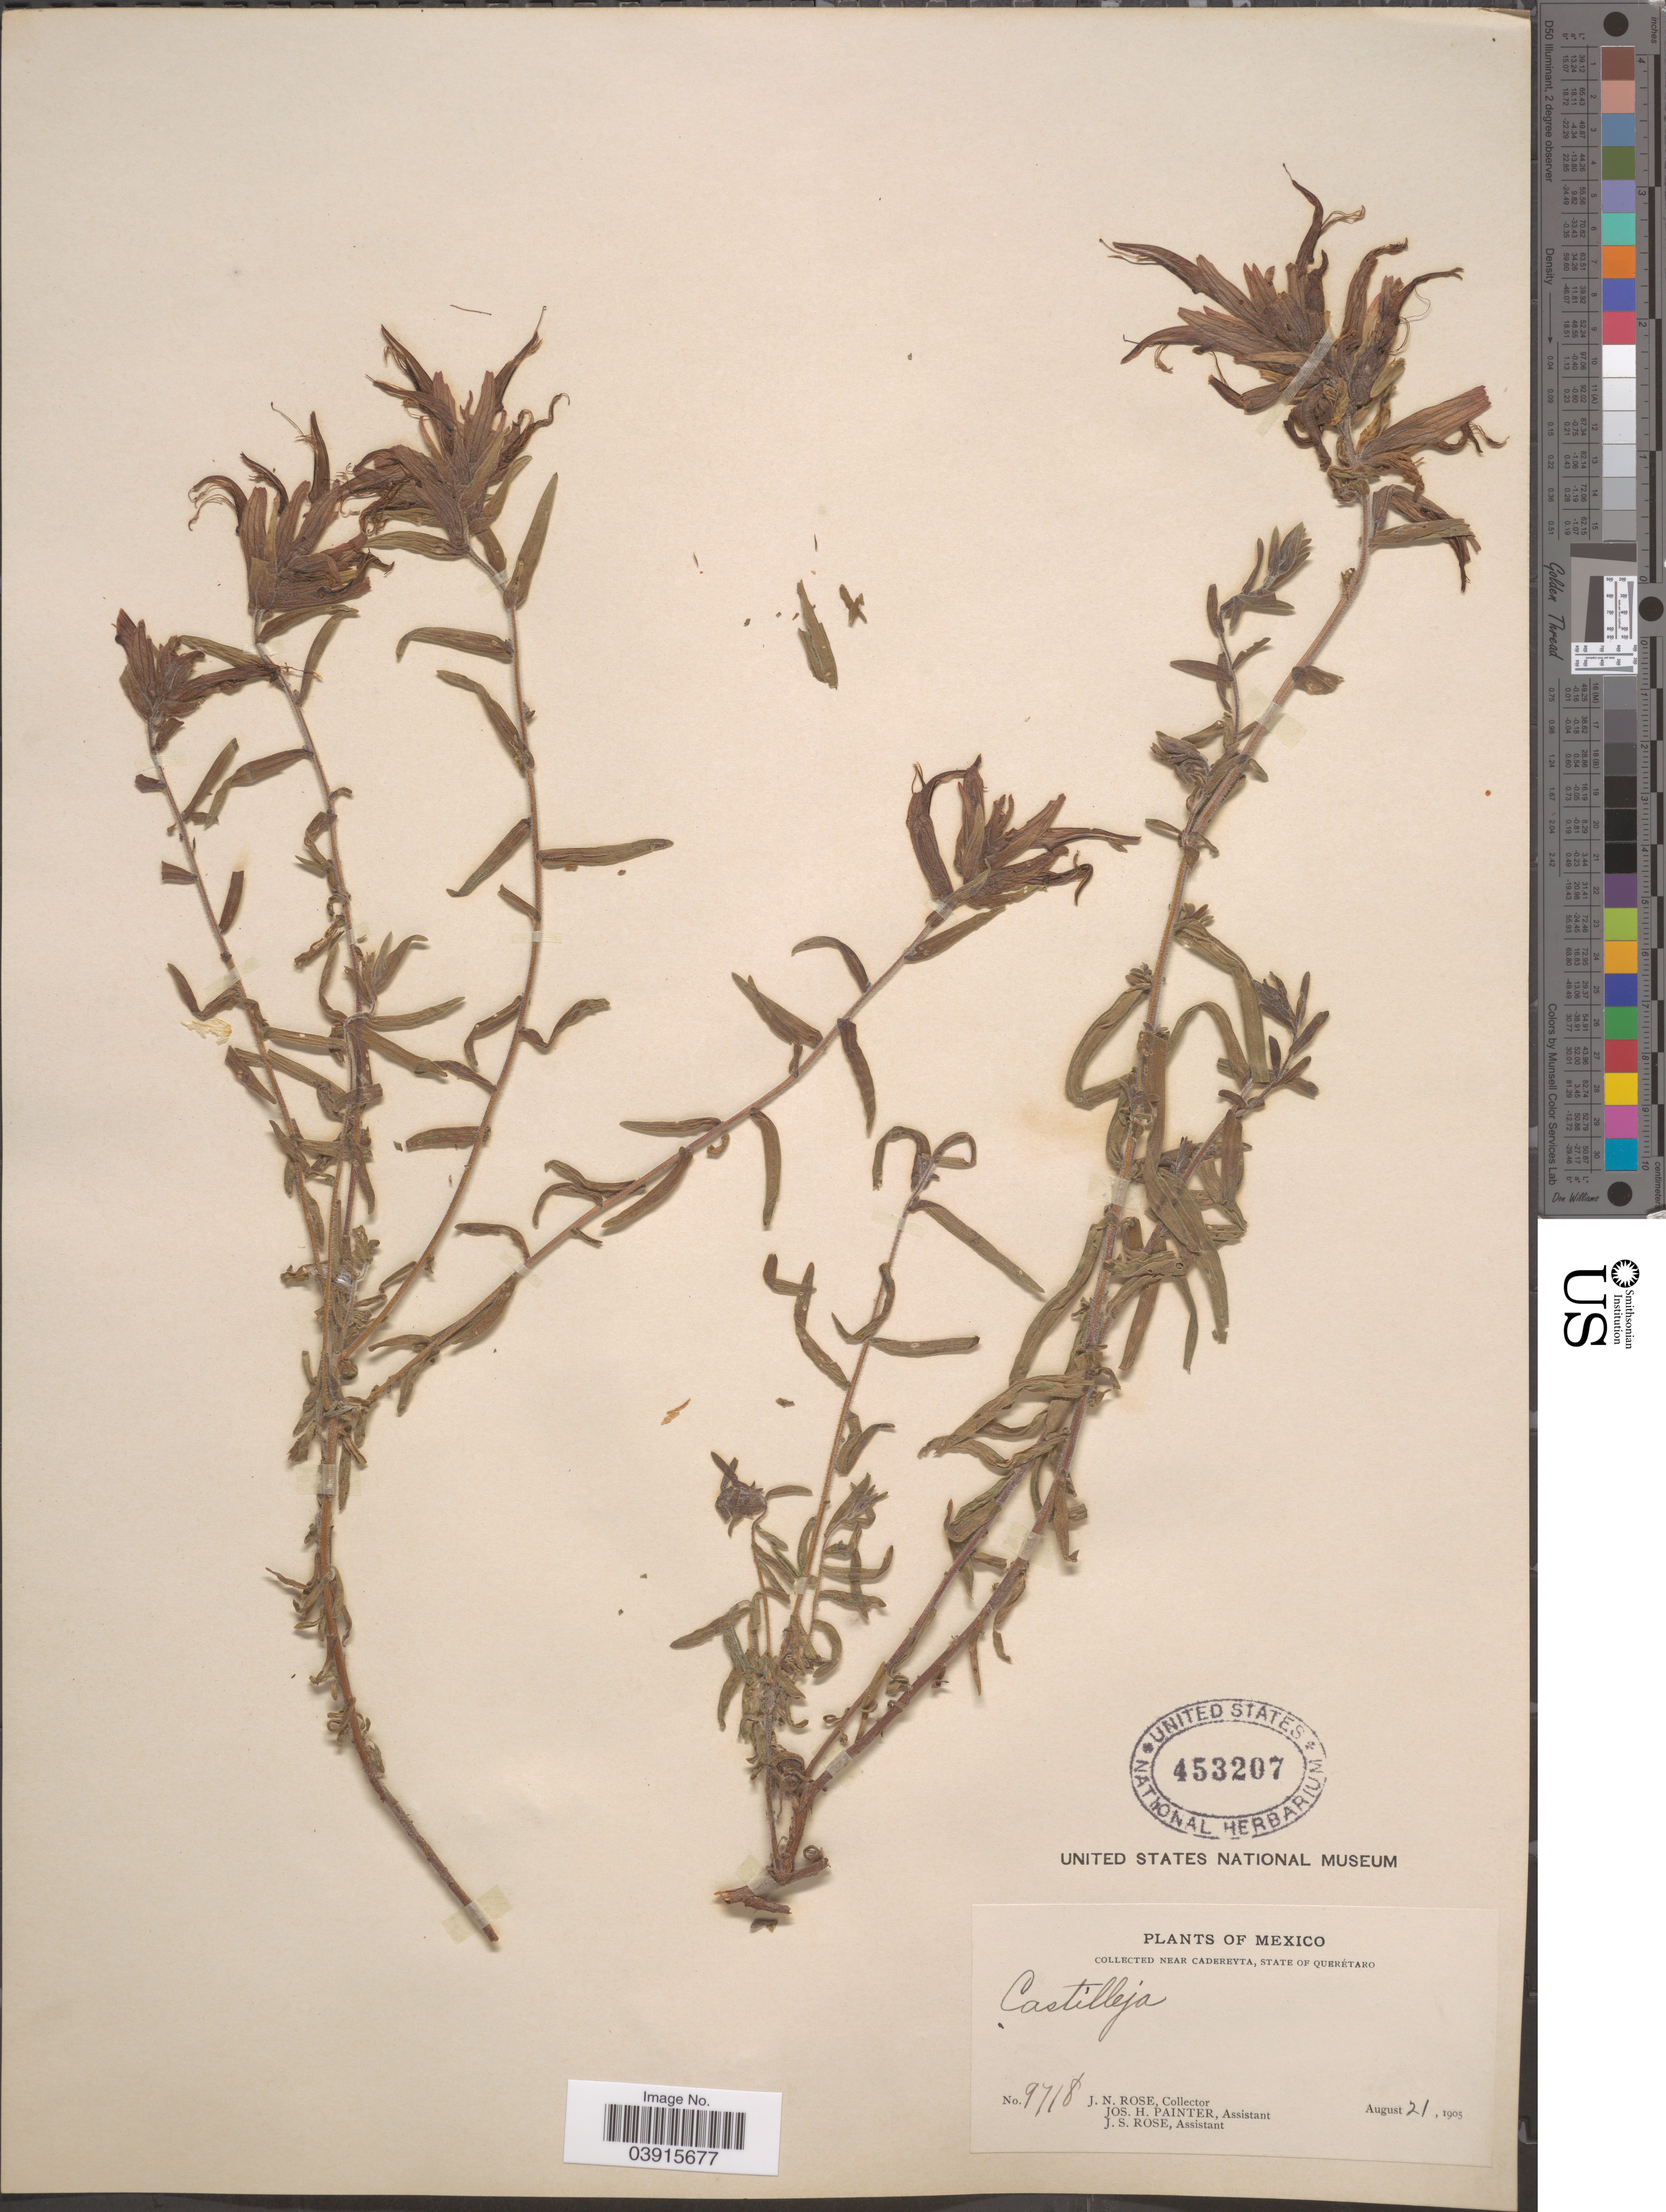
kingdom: Plantae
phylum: Tracheophyta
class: Magnoliopsida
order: Lamiales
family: Orobanchaceae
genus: Castilleja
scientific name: Castilleja tenuiflora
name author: Benth.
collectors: J. N. Rose, J. H. Painter & J. S. Rose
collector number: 9718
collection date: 1905-08-21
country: Mexico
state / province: Querétaro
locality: Near Cadereyta.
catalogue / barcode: US 453207